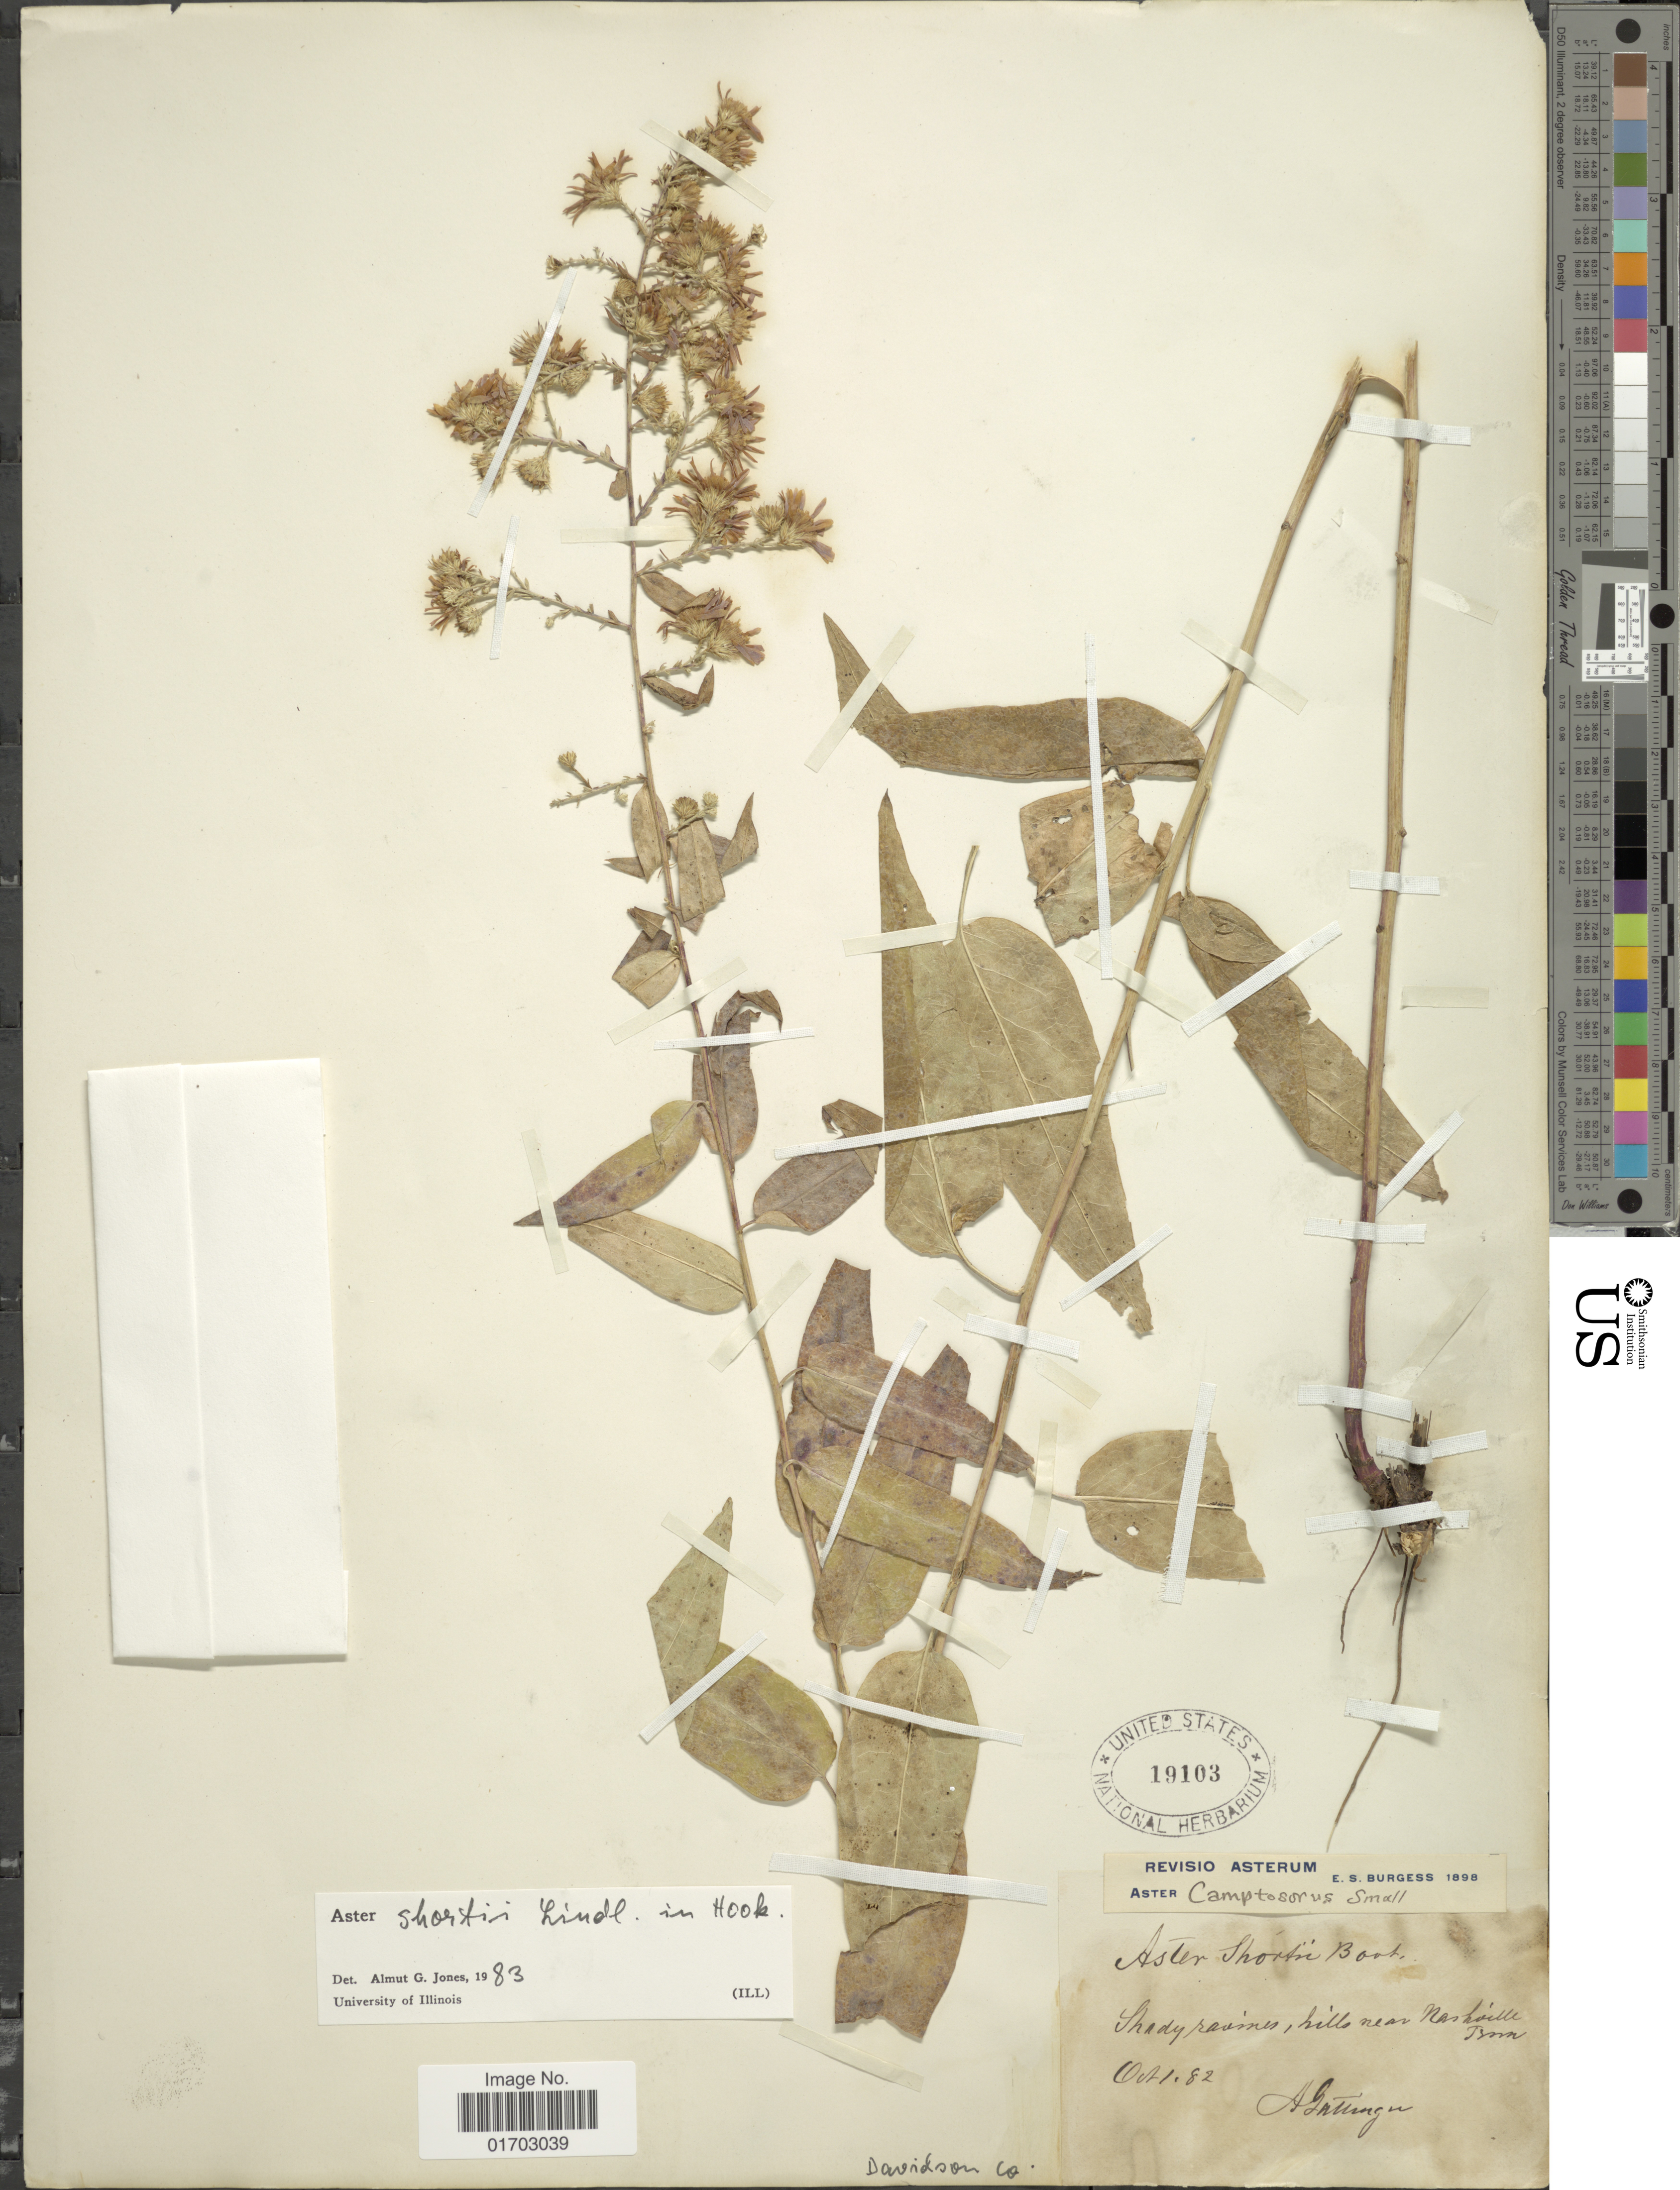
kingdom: Plantae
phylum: Tracheophyta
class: Magnoliopsida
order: Asterales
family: Asteraceae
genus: Symphyotrichum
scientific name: Symphyotrichum shortii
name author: (Lindl.) G.L. Nesom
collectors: A. Gattinger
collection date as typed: Transcribed d/m/y: 1/10/82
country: United States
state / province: Tennessee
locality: Shady ravines, hills near Nashville. Davidson Co.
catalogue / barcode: US 19103